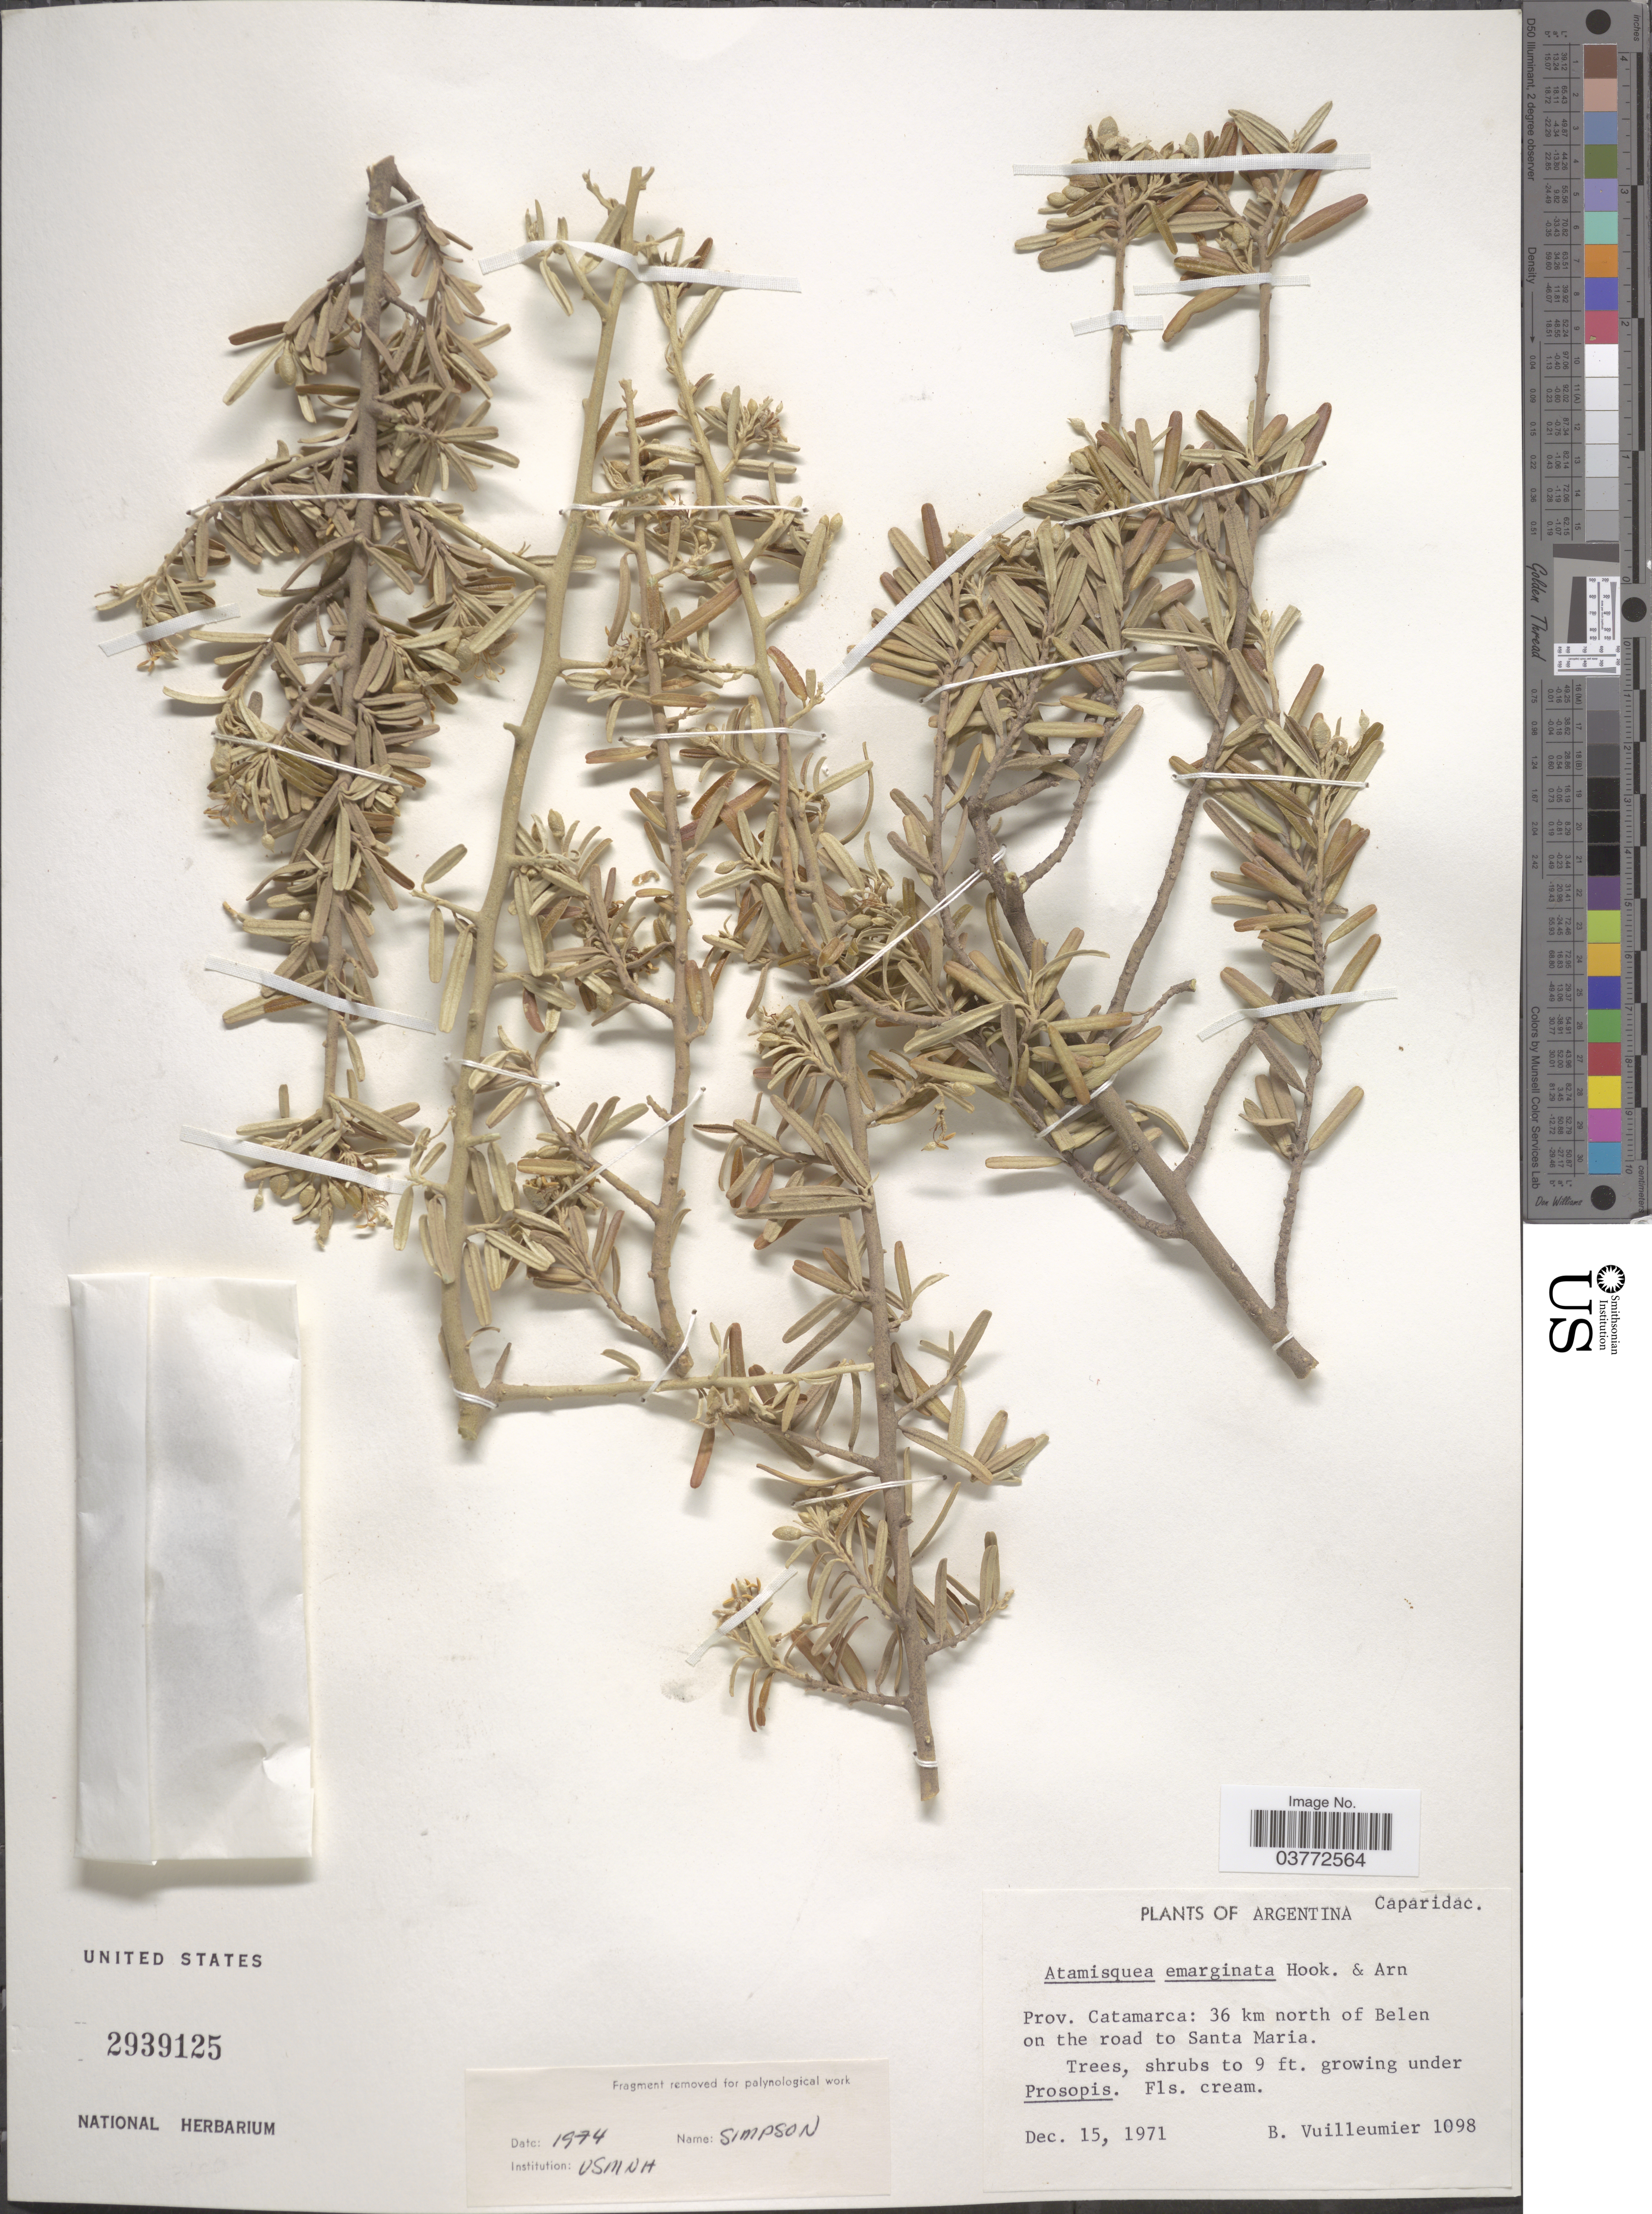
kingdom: Plantae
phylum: Tracheophyta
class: Magnoliopsida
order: Brassicales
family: Capparaceae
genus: Atamisquea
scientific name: Atamisquea emarginata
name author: Miers ex Hook. & Arn.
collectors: B. Vuilleumier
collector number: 1098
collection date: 1971-12-15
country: Argentina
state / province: Catamarca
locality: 36 km north of Belen on the road to Santa Maria.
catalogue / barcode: US 2939125